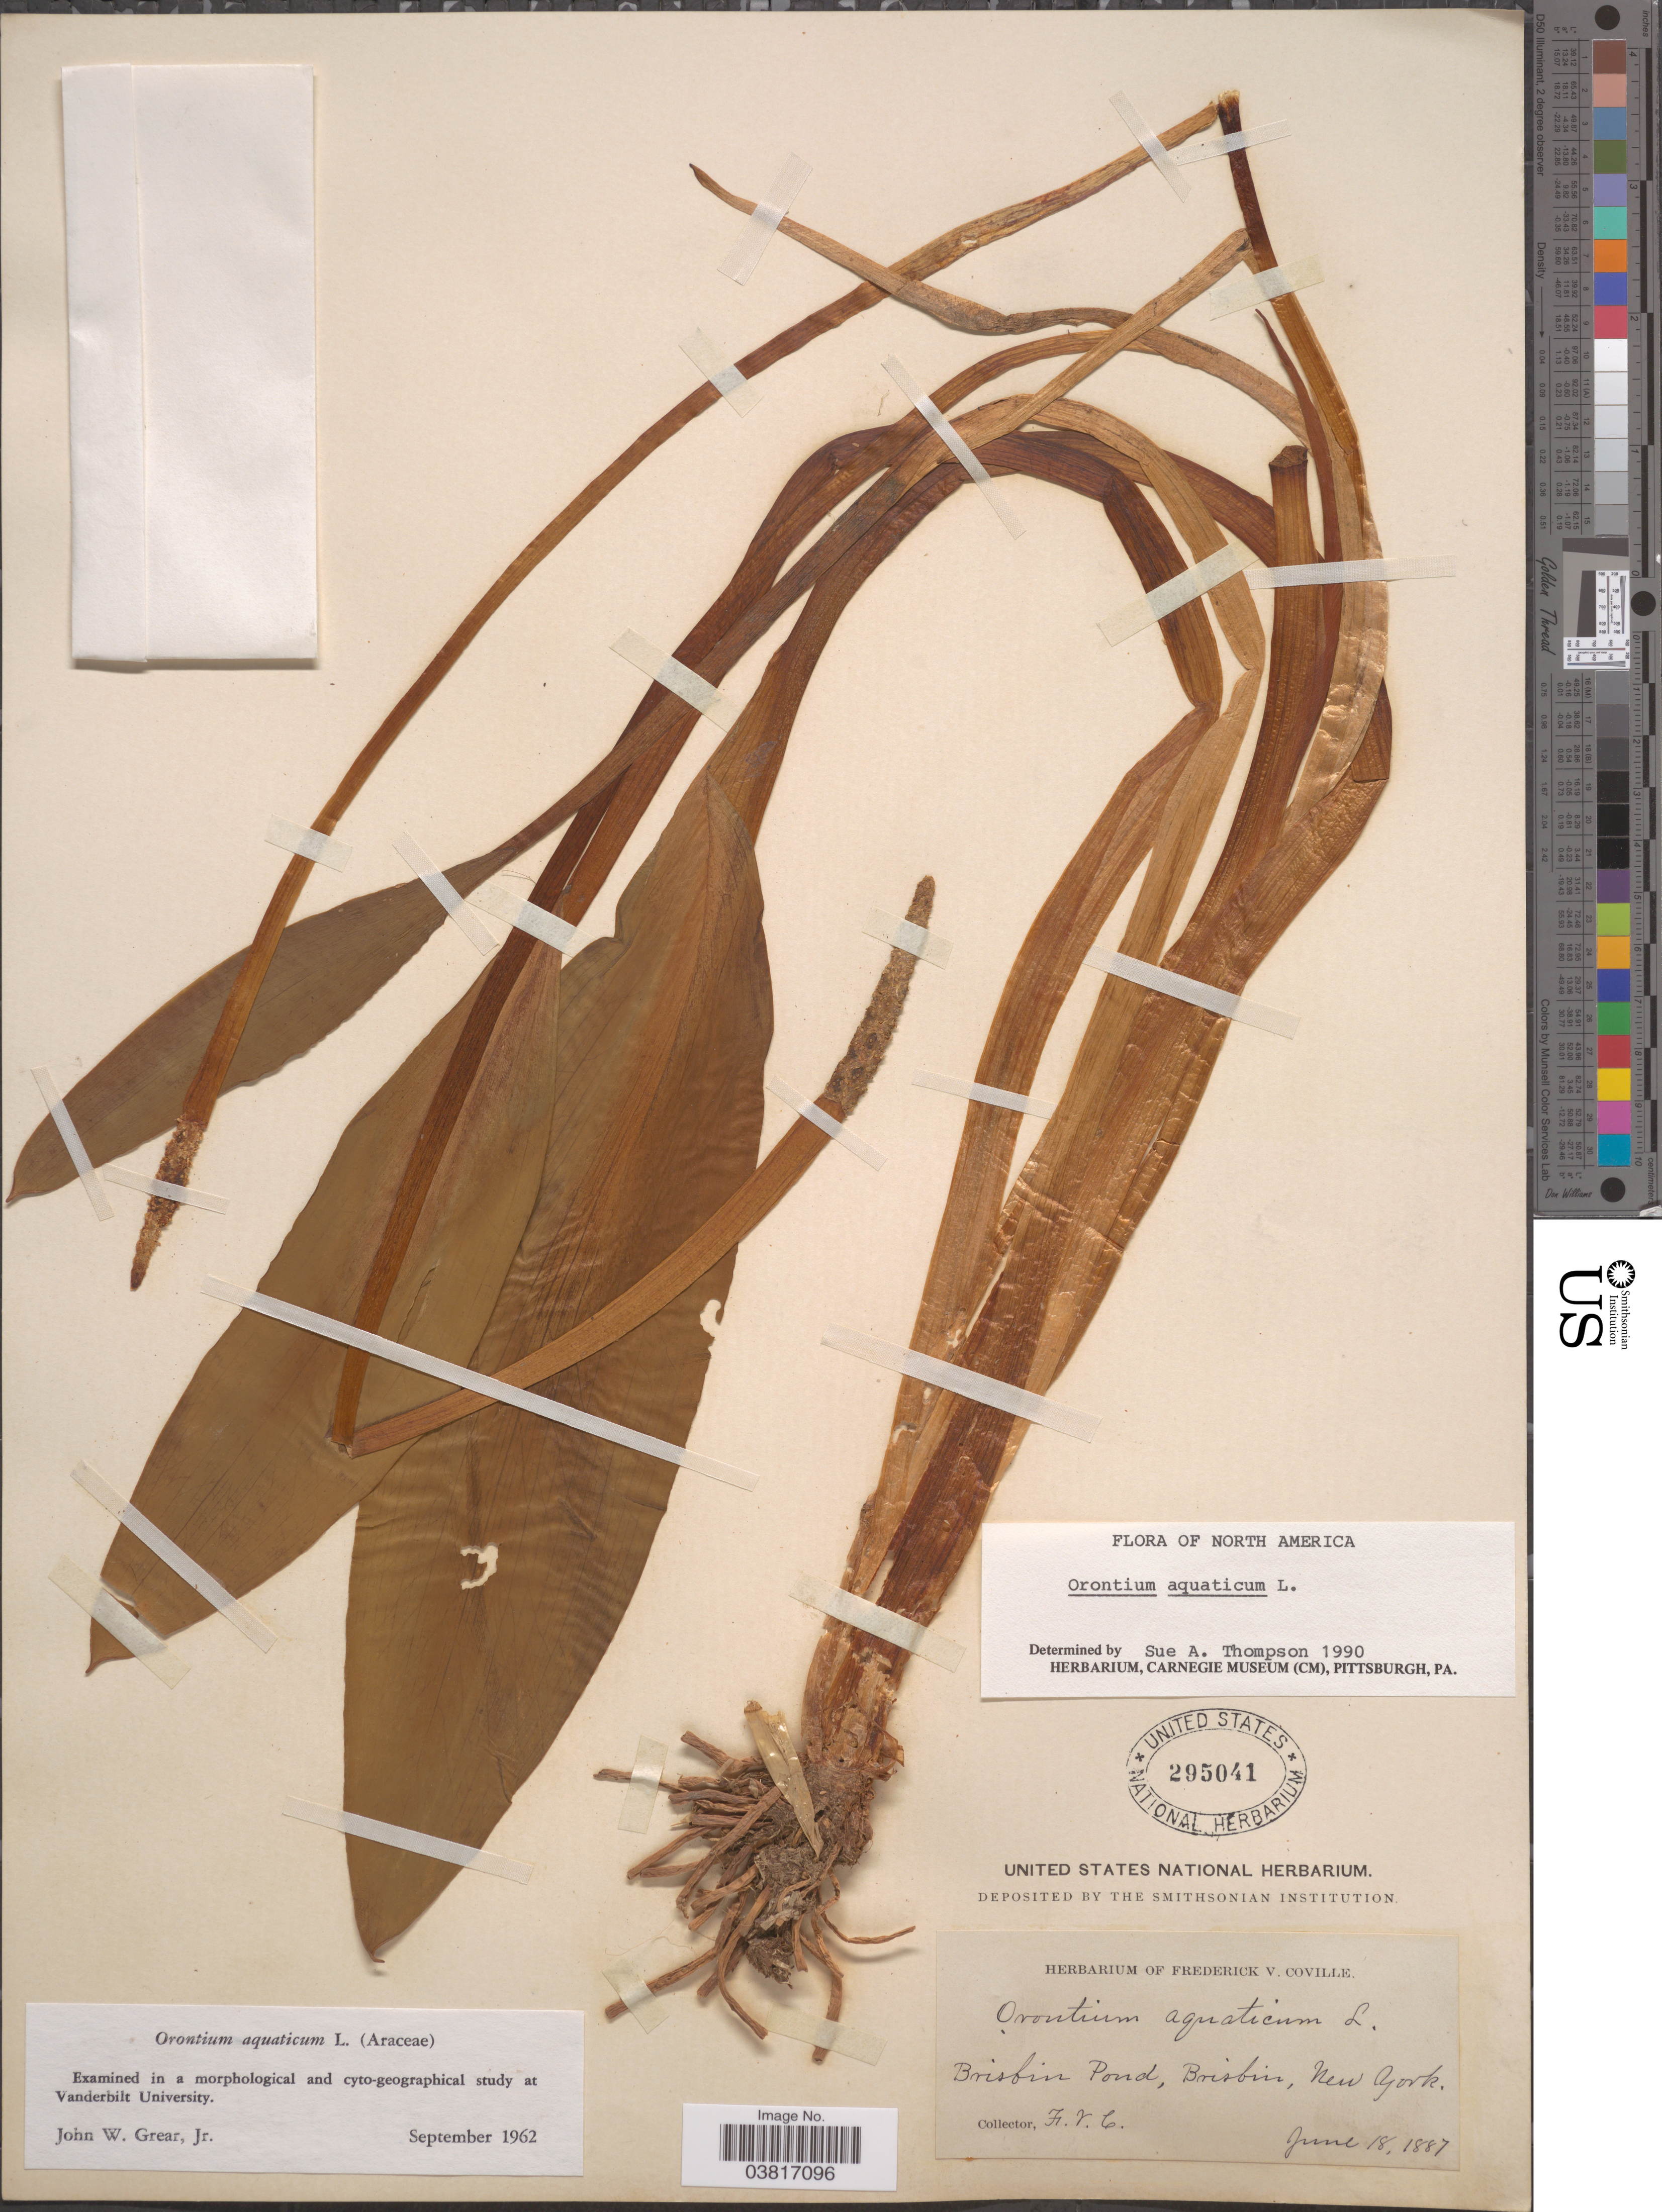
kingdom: Plantae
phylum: Tracheophyta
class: Liliopsida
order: Alismatales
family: Araceae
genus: Orontium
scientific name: Orontium aquaticum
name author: L.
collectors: F. V. Coville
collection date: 1887-06-18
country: United States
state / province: New York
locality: Brisbin Pond, Brisbin.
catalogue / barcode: US 295041